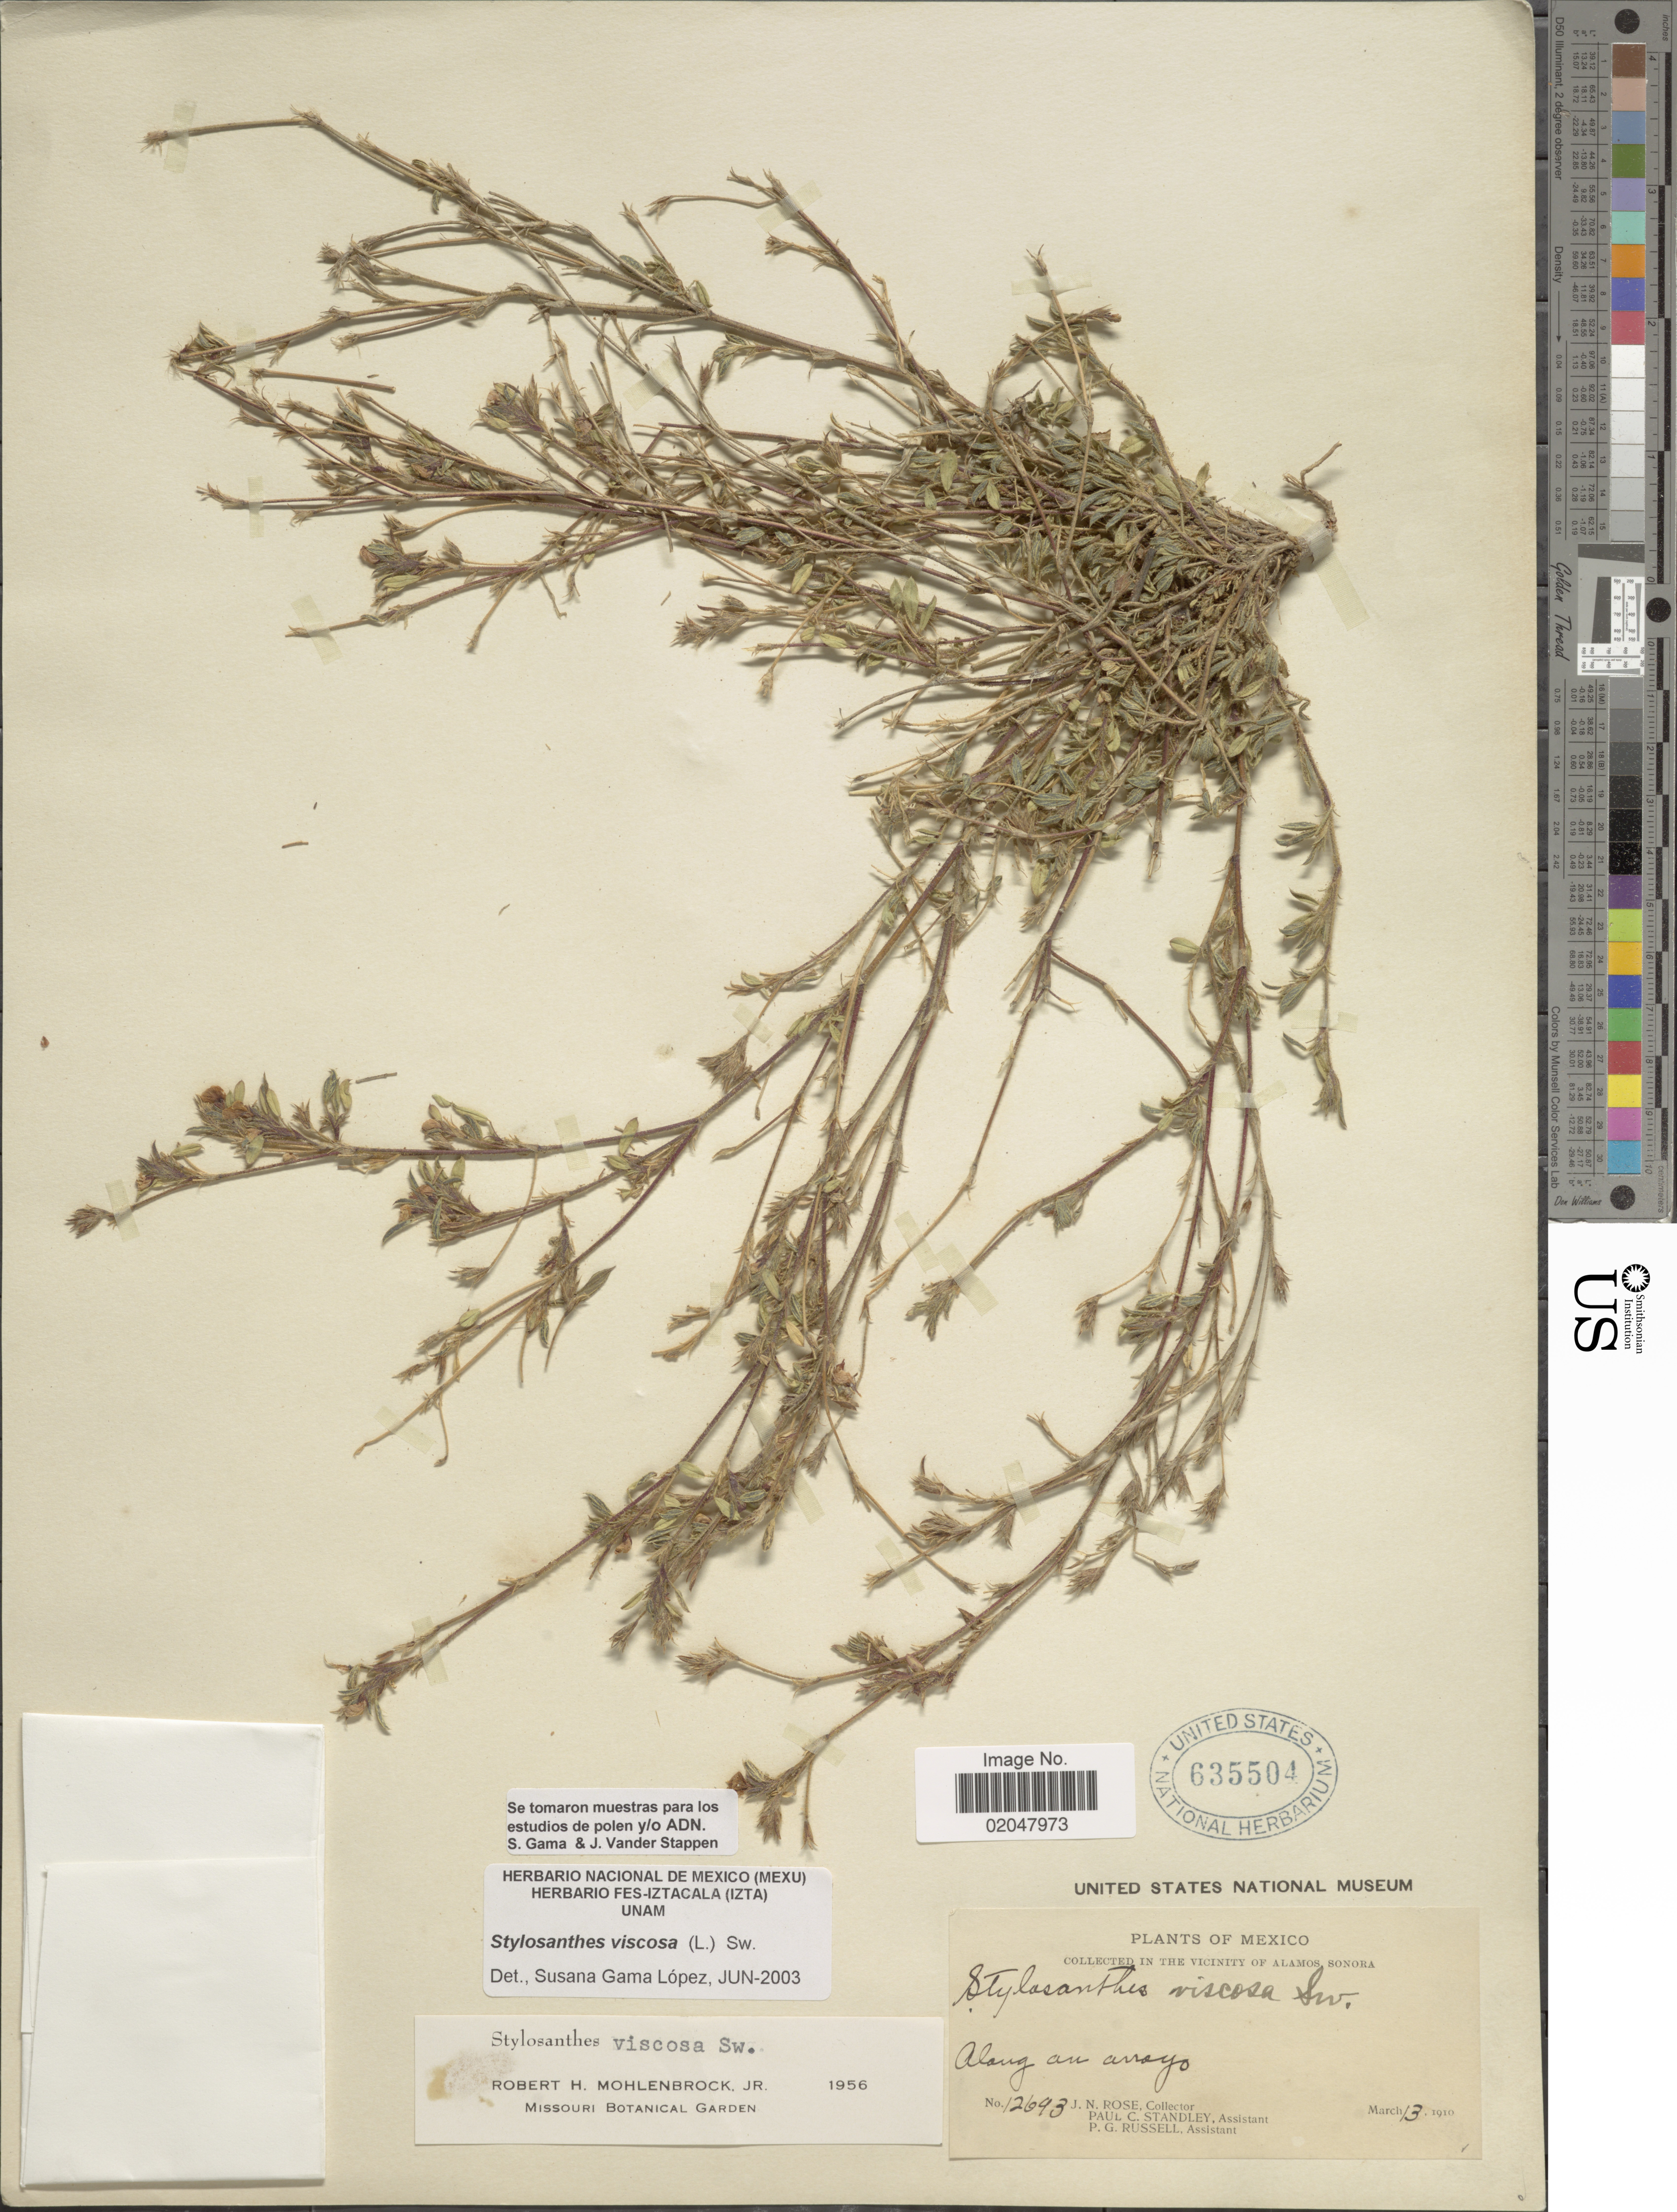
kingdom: Plantae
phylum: Tracheophyta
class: Magnoliopsida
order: Fabales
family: Fabaceae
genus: Stylosanthes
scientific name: Stylosanthes viscosa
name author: Sw.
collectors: J. N. Rose, P. C. Standley & P. G. Russell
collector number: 12693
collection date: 1910-03-13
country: Mexico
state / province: Sonora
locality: The vicinity of Alamos.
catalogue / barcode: US 635504